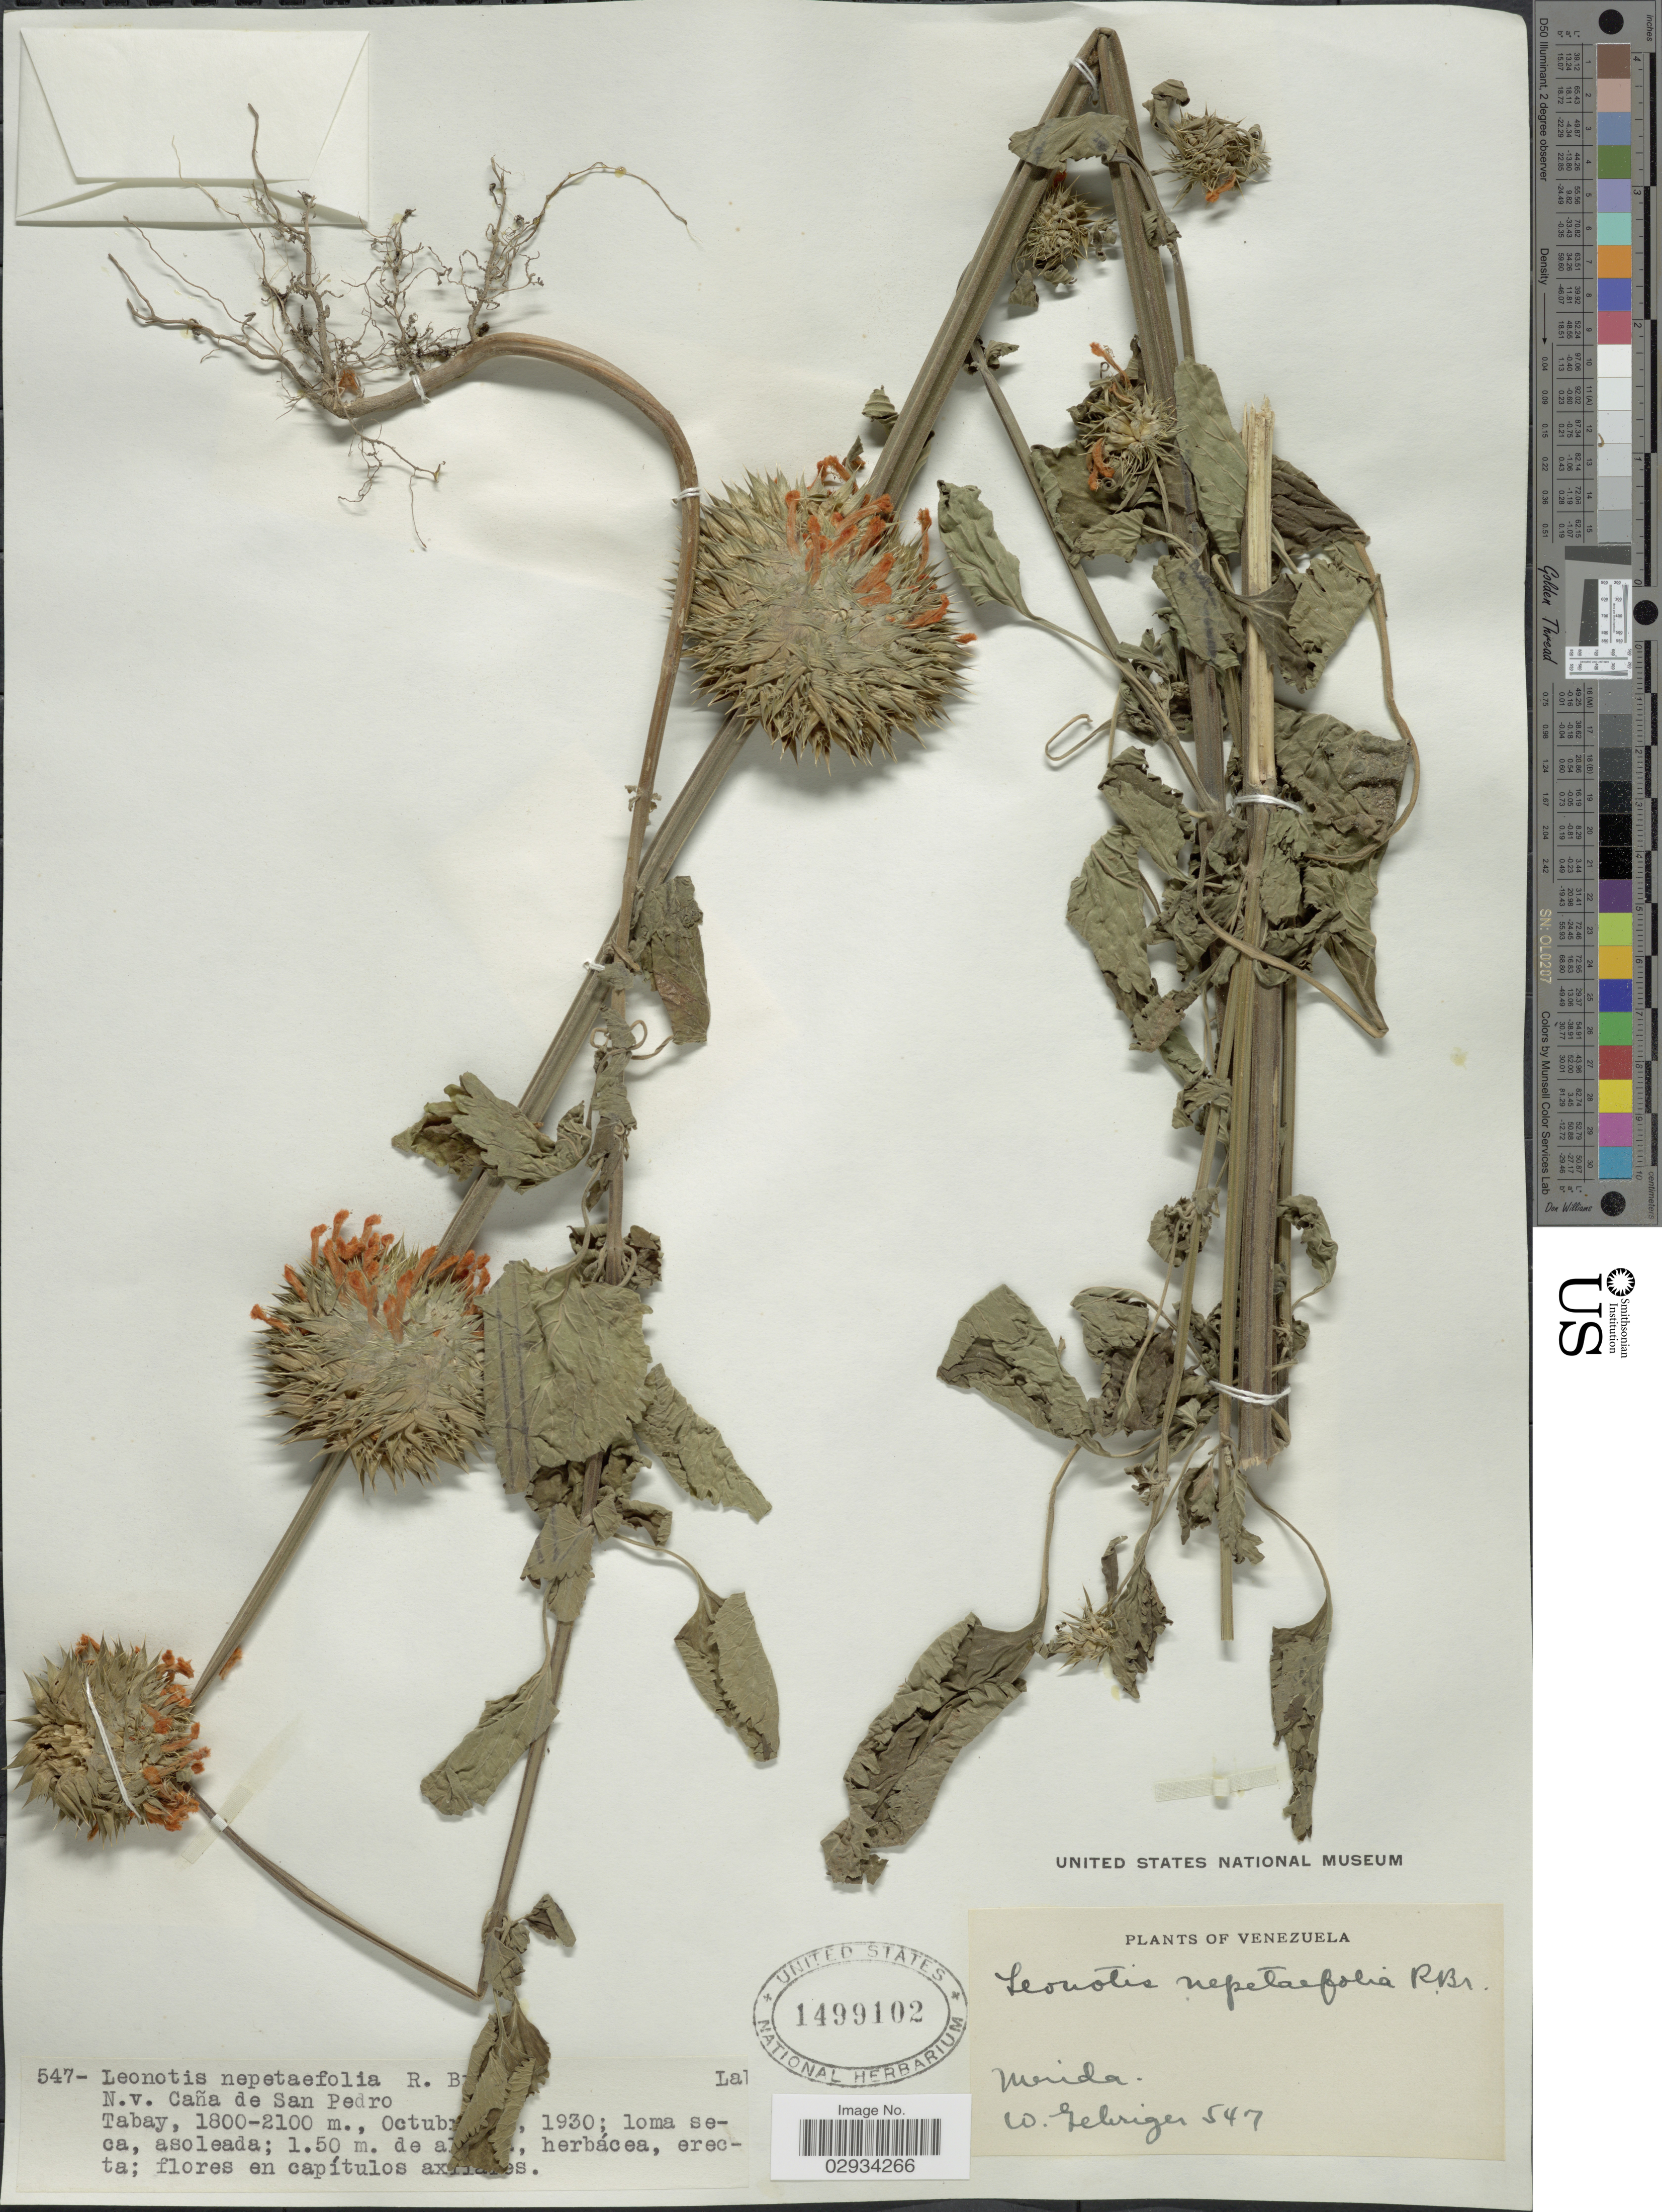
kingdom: Plantae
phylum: Tracheophyta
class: Magnoliopsida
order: Lamiales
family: Lamiaceae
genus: Leonotis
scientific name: Leonotis nepetifolia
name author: (L.) R. Br.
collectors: W. Gehriger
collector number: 547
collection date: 1930-10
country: Venezuela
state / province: Mérida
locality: Tabay.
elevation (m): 1800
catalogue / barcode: US 1499102